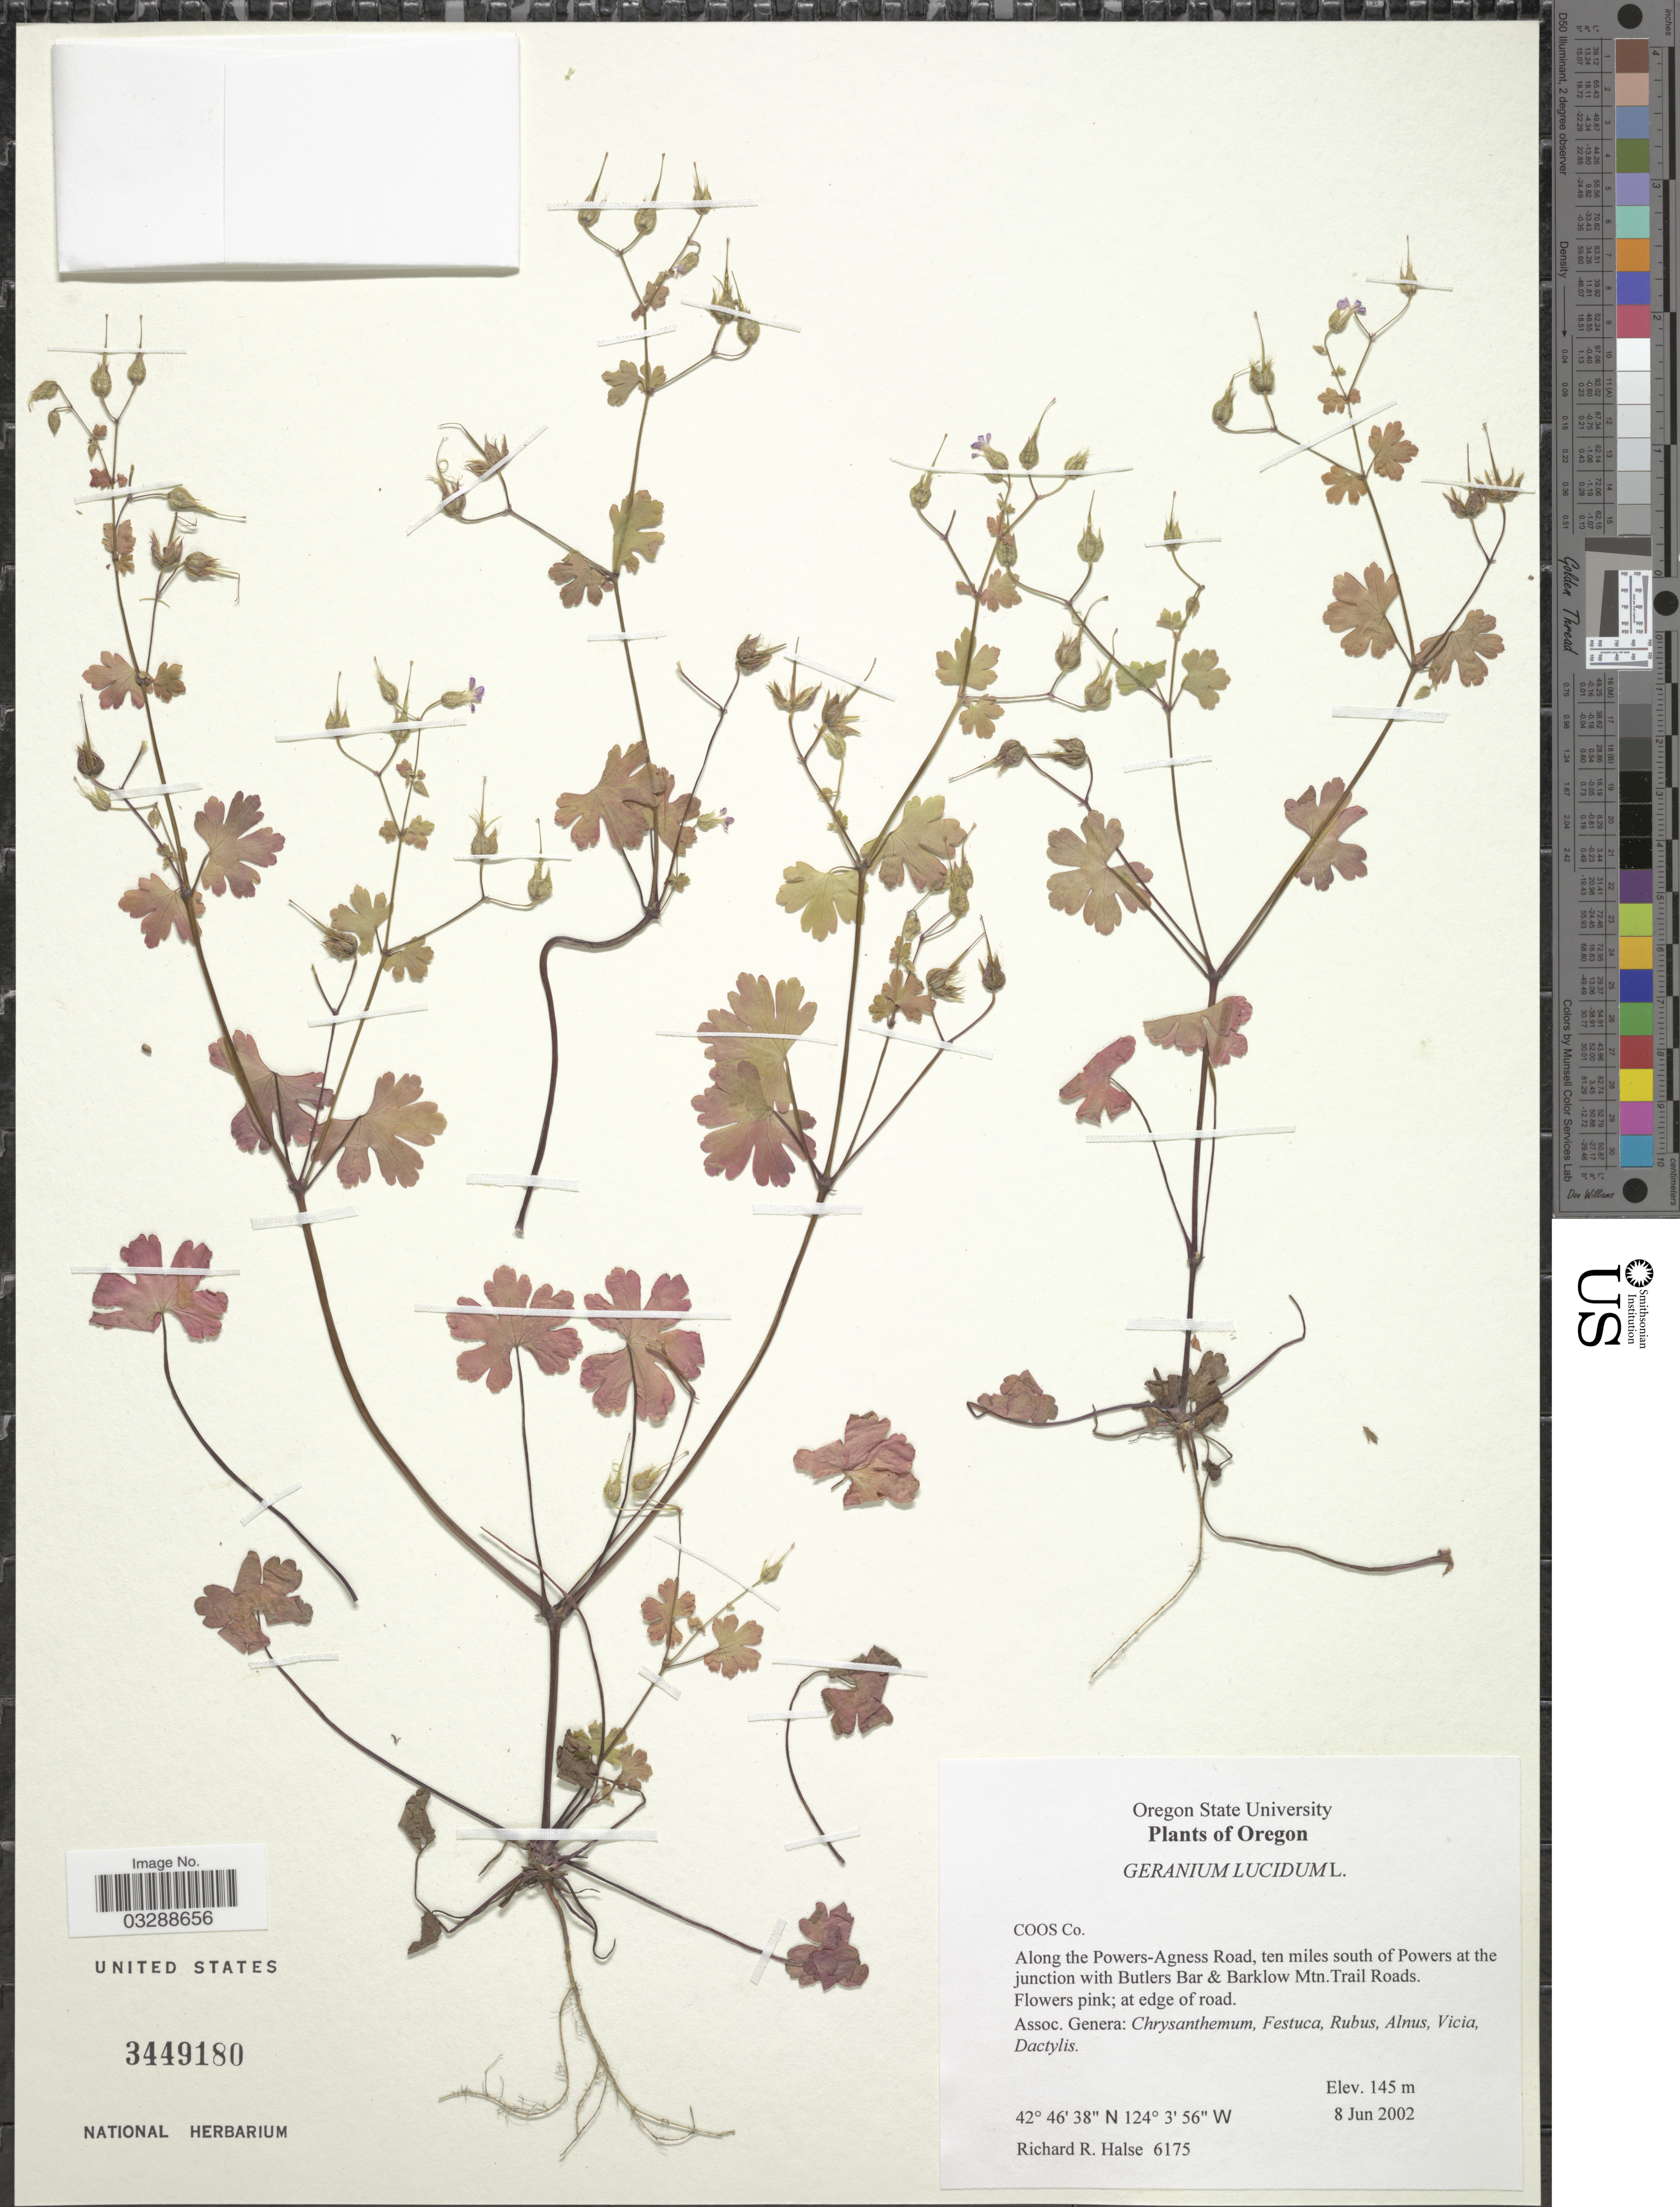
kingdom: Plantae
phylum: Tracheophyta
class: Magnoliopsida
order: Geraniales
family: Geraniaceae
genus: Geranium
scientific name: Geranium lucidum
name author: L.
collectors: R. Halse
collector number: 6175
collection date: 2002-06-08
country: United States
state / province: Oregon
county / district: Coos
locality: Coos Co., Along the Powers-Agness Road, ten miles south of Powers at the junction with Butlers Bar & Barklow Mtn. Trail roads.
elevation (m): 145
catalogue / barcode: US 3449180